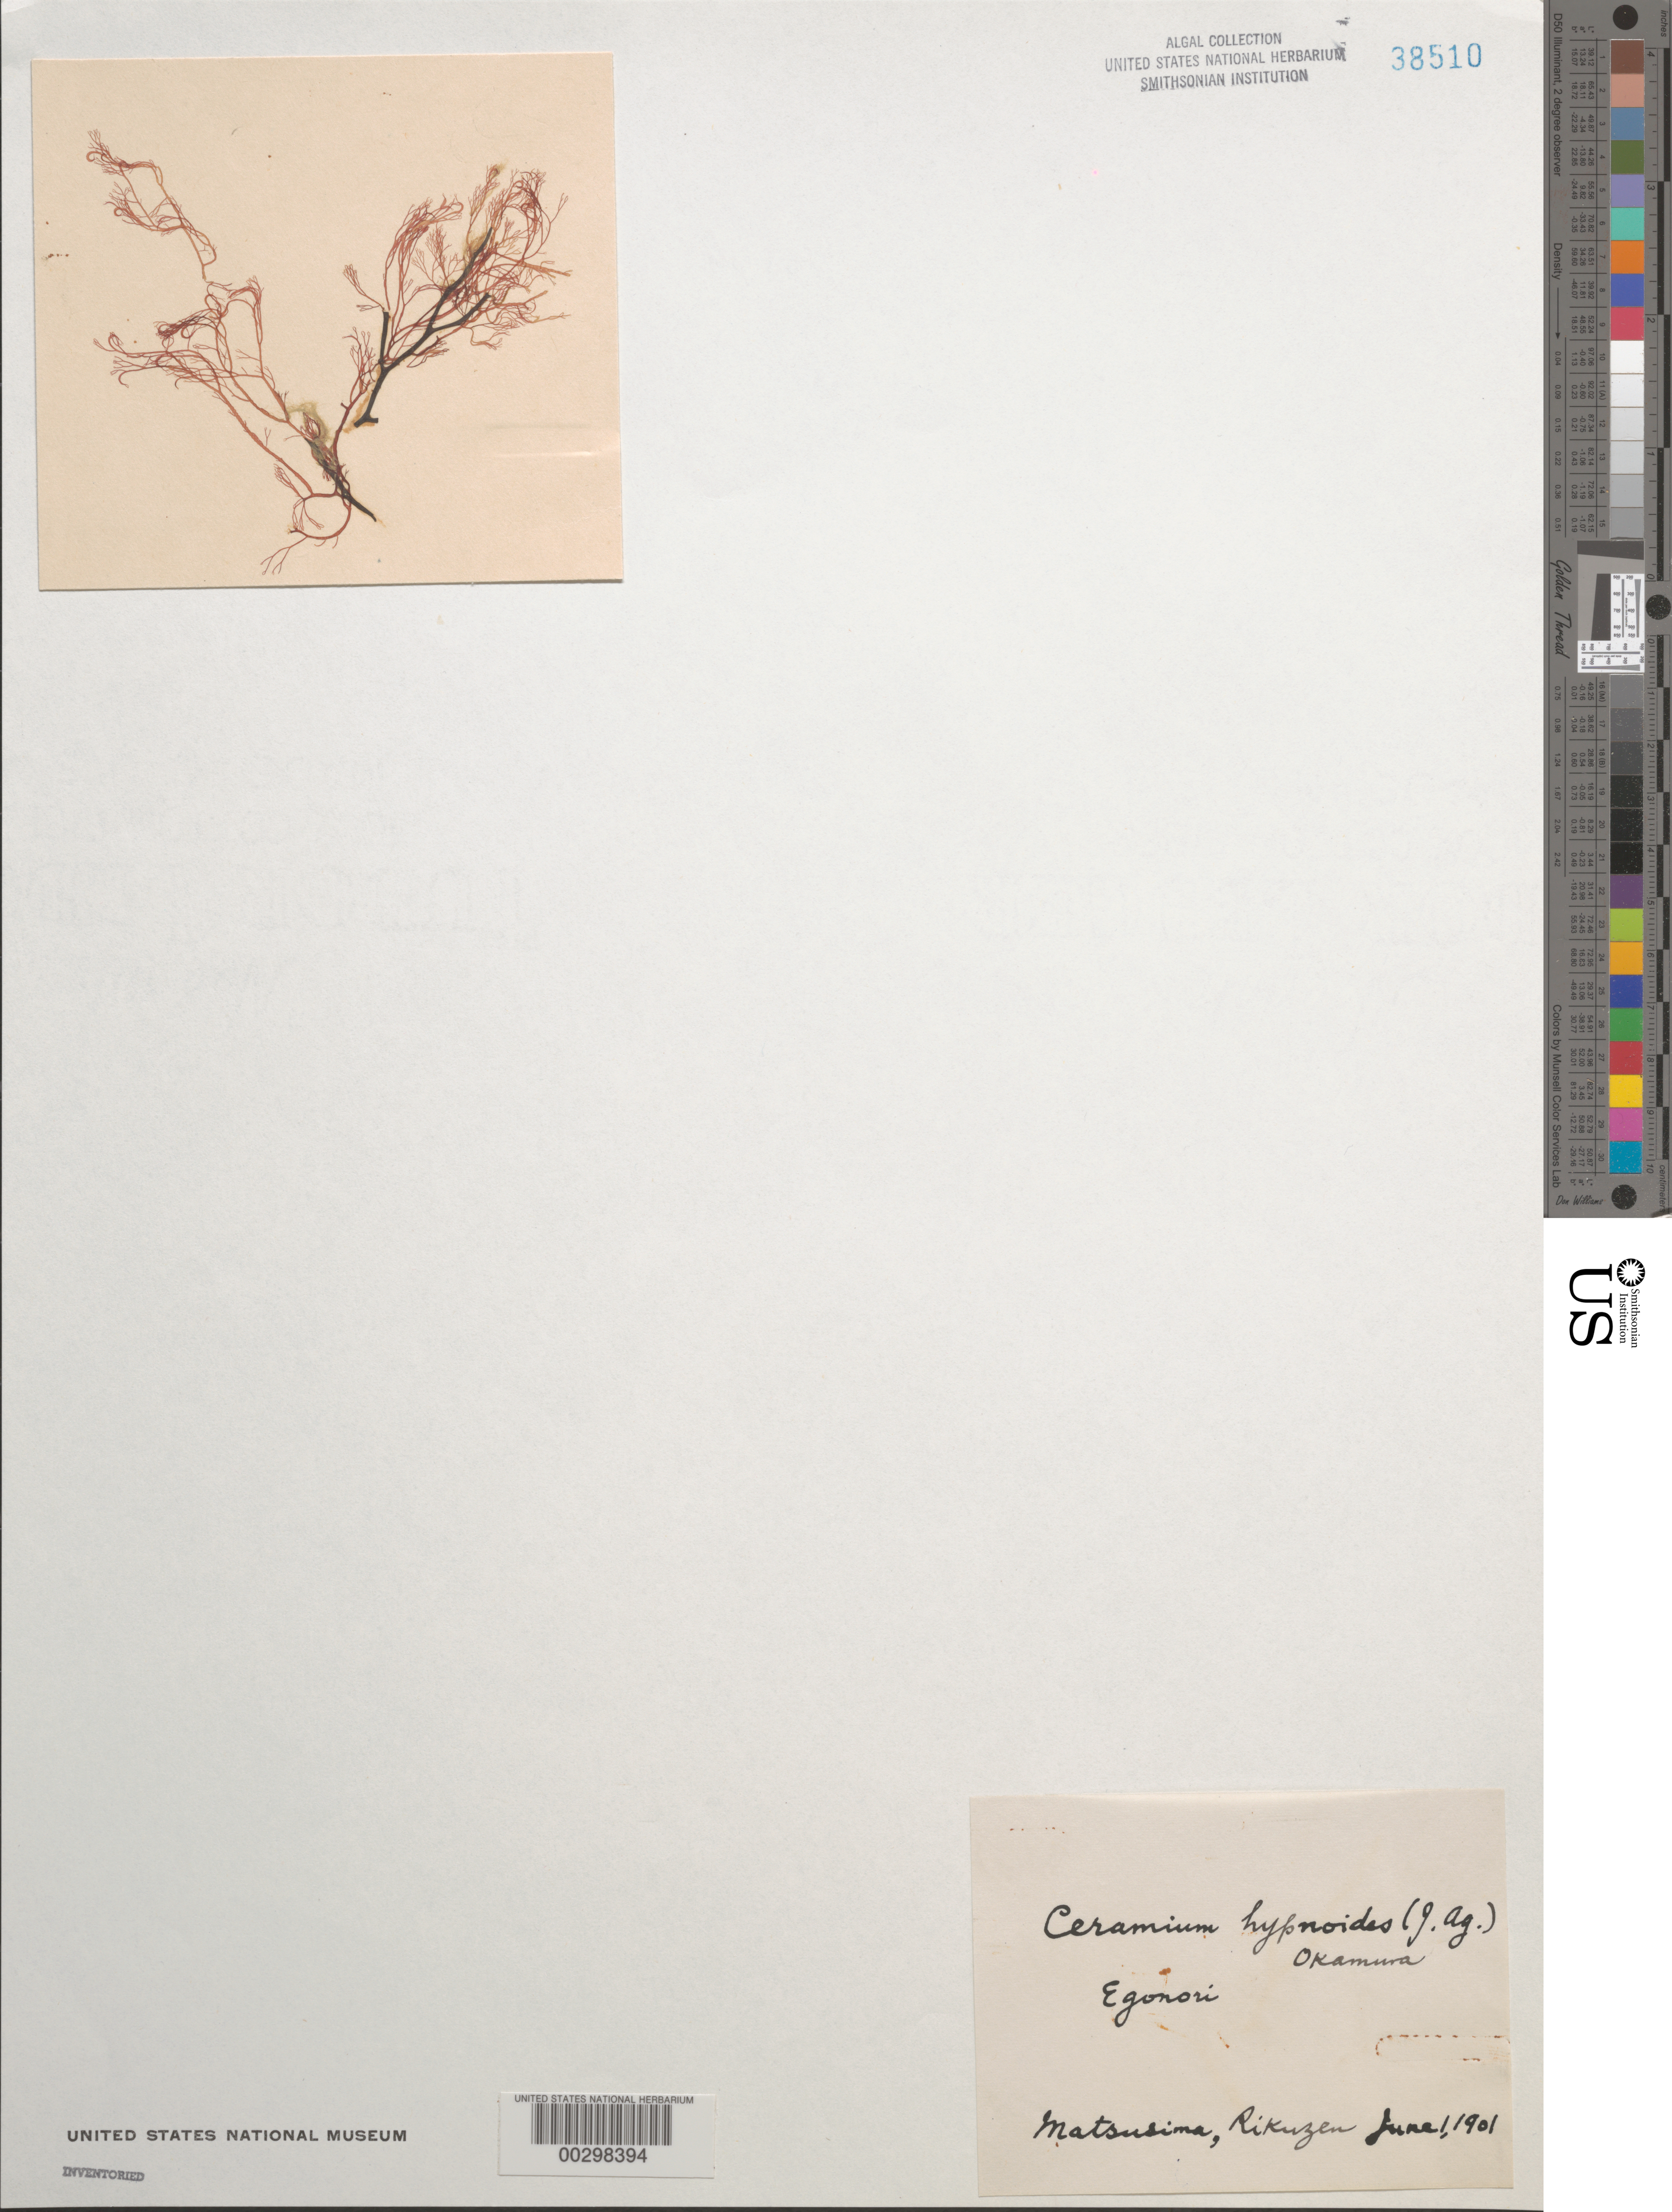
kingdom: Plantae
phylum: Rhodophyta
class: Florideophyceae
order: Ceramiales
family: Ceramiaceae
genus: Campylaephora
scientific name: Campylaephora hypnaeoides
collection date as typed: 01 Jun 1901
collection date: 1901-06-01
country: Japan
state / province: Miyagi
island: Matsushima (Matsusima)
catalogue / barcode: US 38510